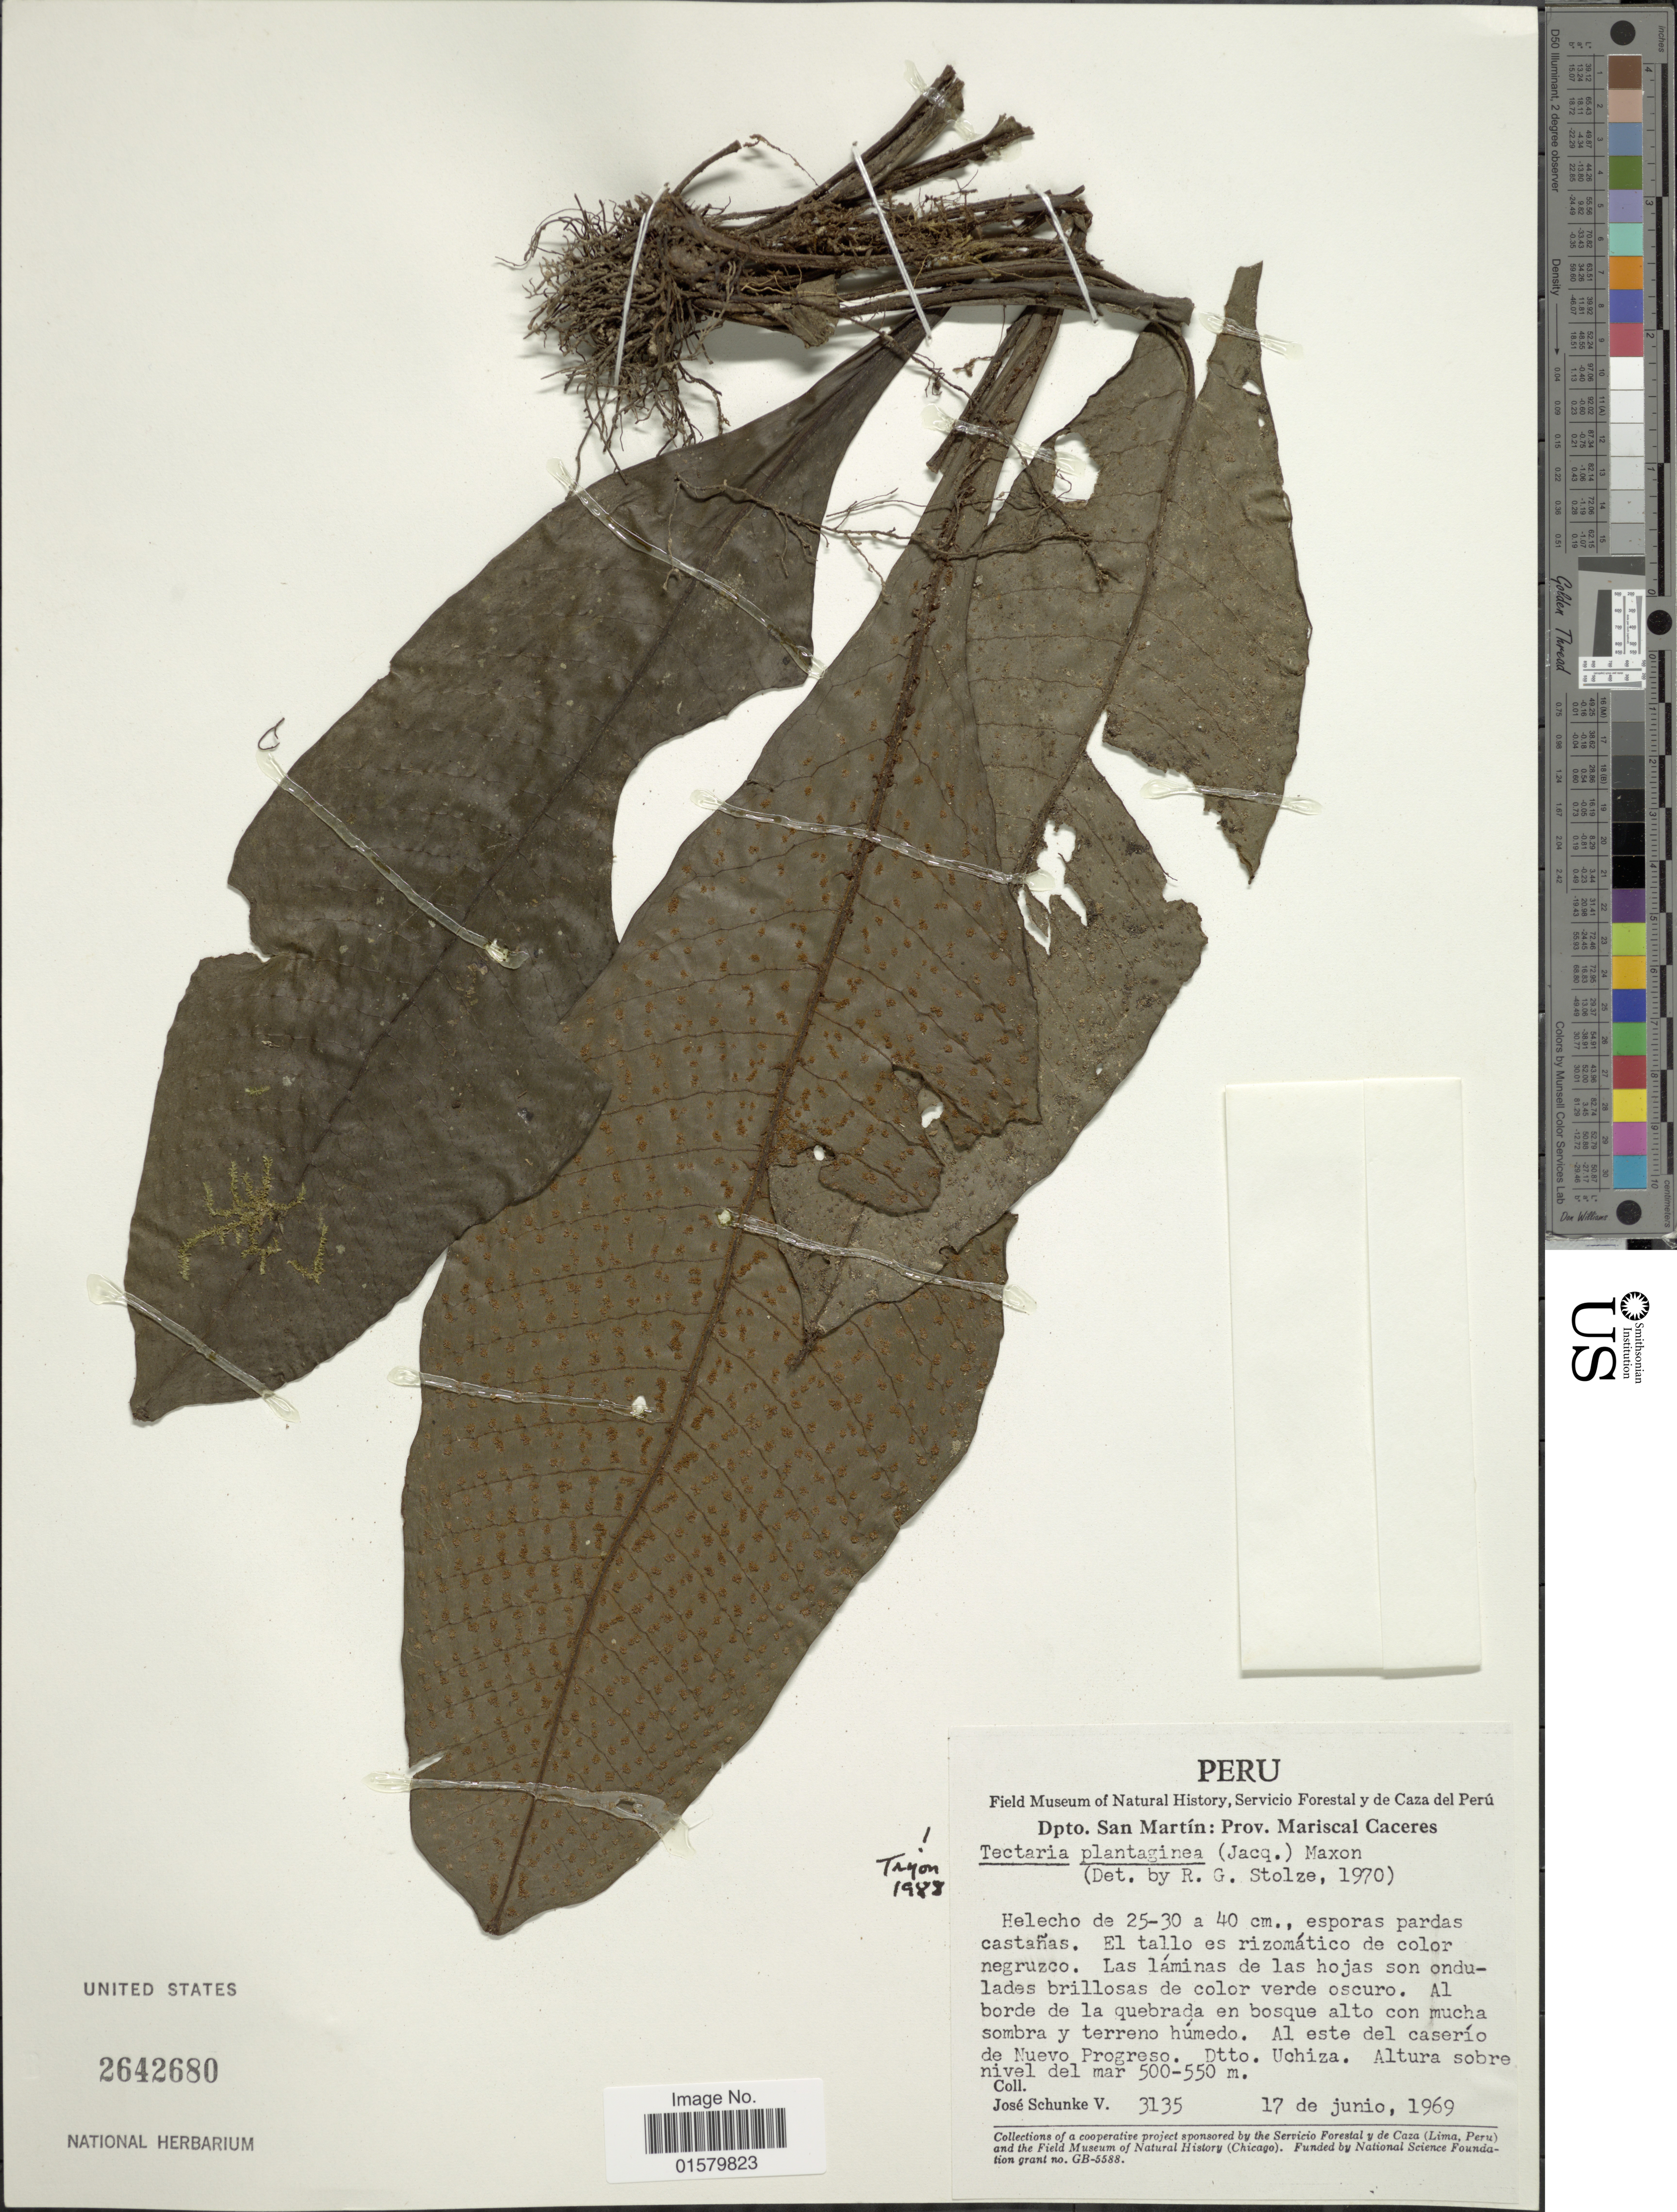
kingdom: Plantae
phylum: Tracheophyta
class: Polypodiopsida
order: Polypodiales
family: Tectariaceae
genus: Tectaria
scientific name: Tectaria plantaginea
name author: (Jacq.) Maxon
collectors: J. Schunke Vigo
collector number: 3135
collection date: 1969-06-17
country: Peru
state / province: San Martín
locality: Dpto. San Martin: prov. Mariscal Caceres, al este del caserio de Nuevo Progreso, Dtto. Uchiza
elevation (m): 500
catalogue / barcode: US 3642680